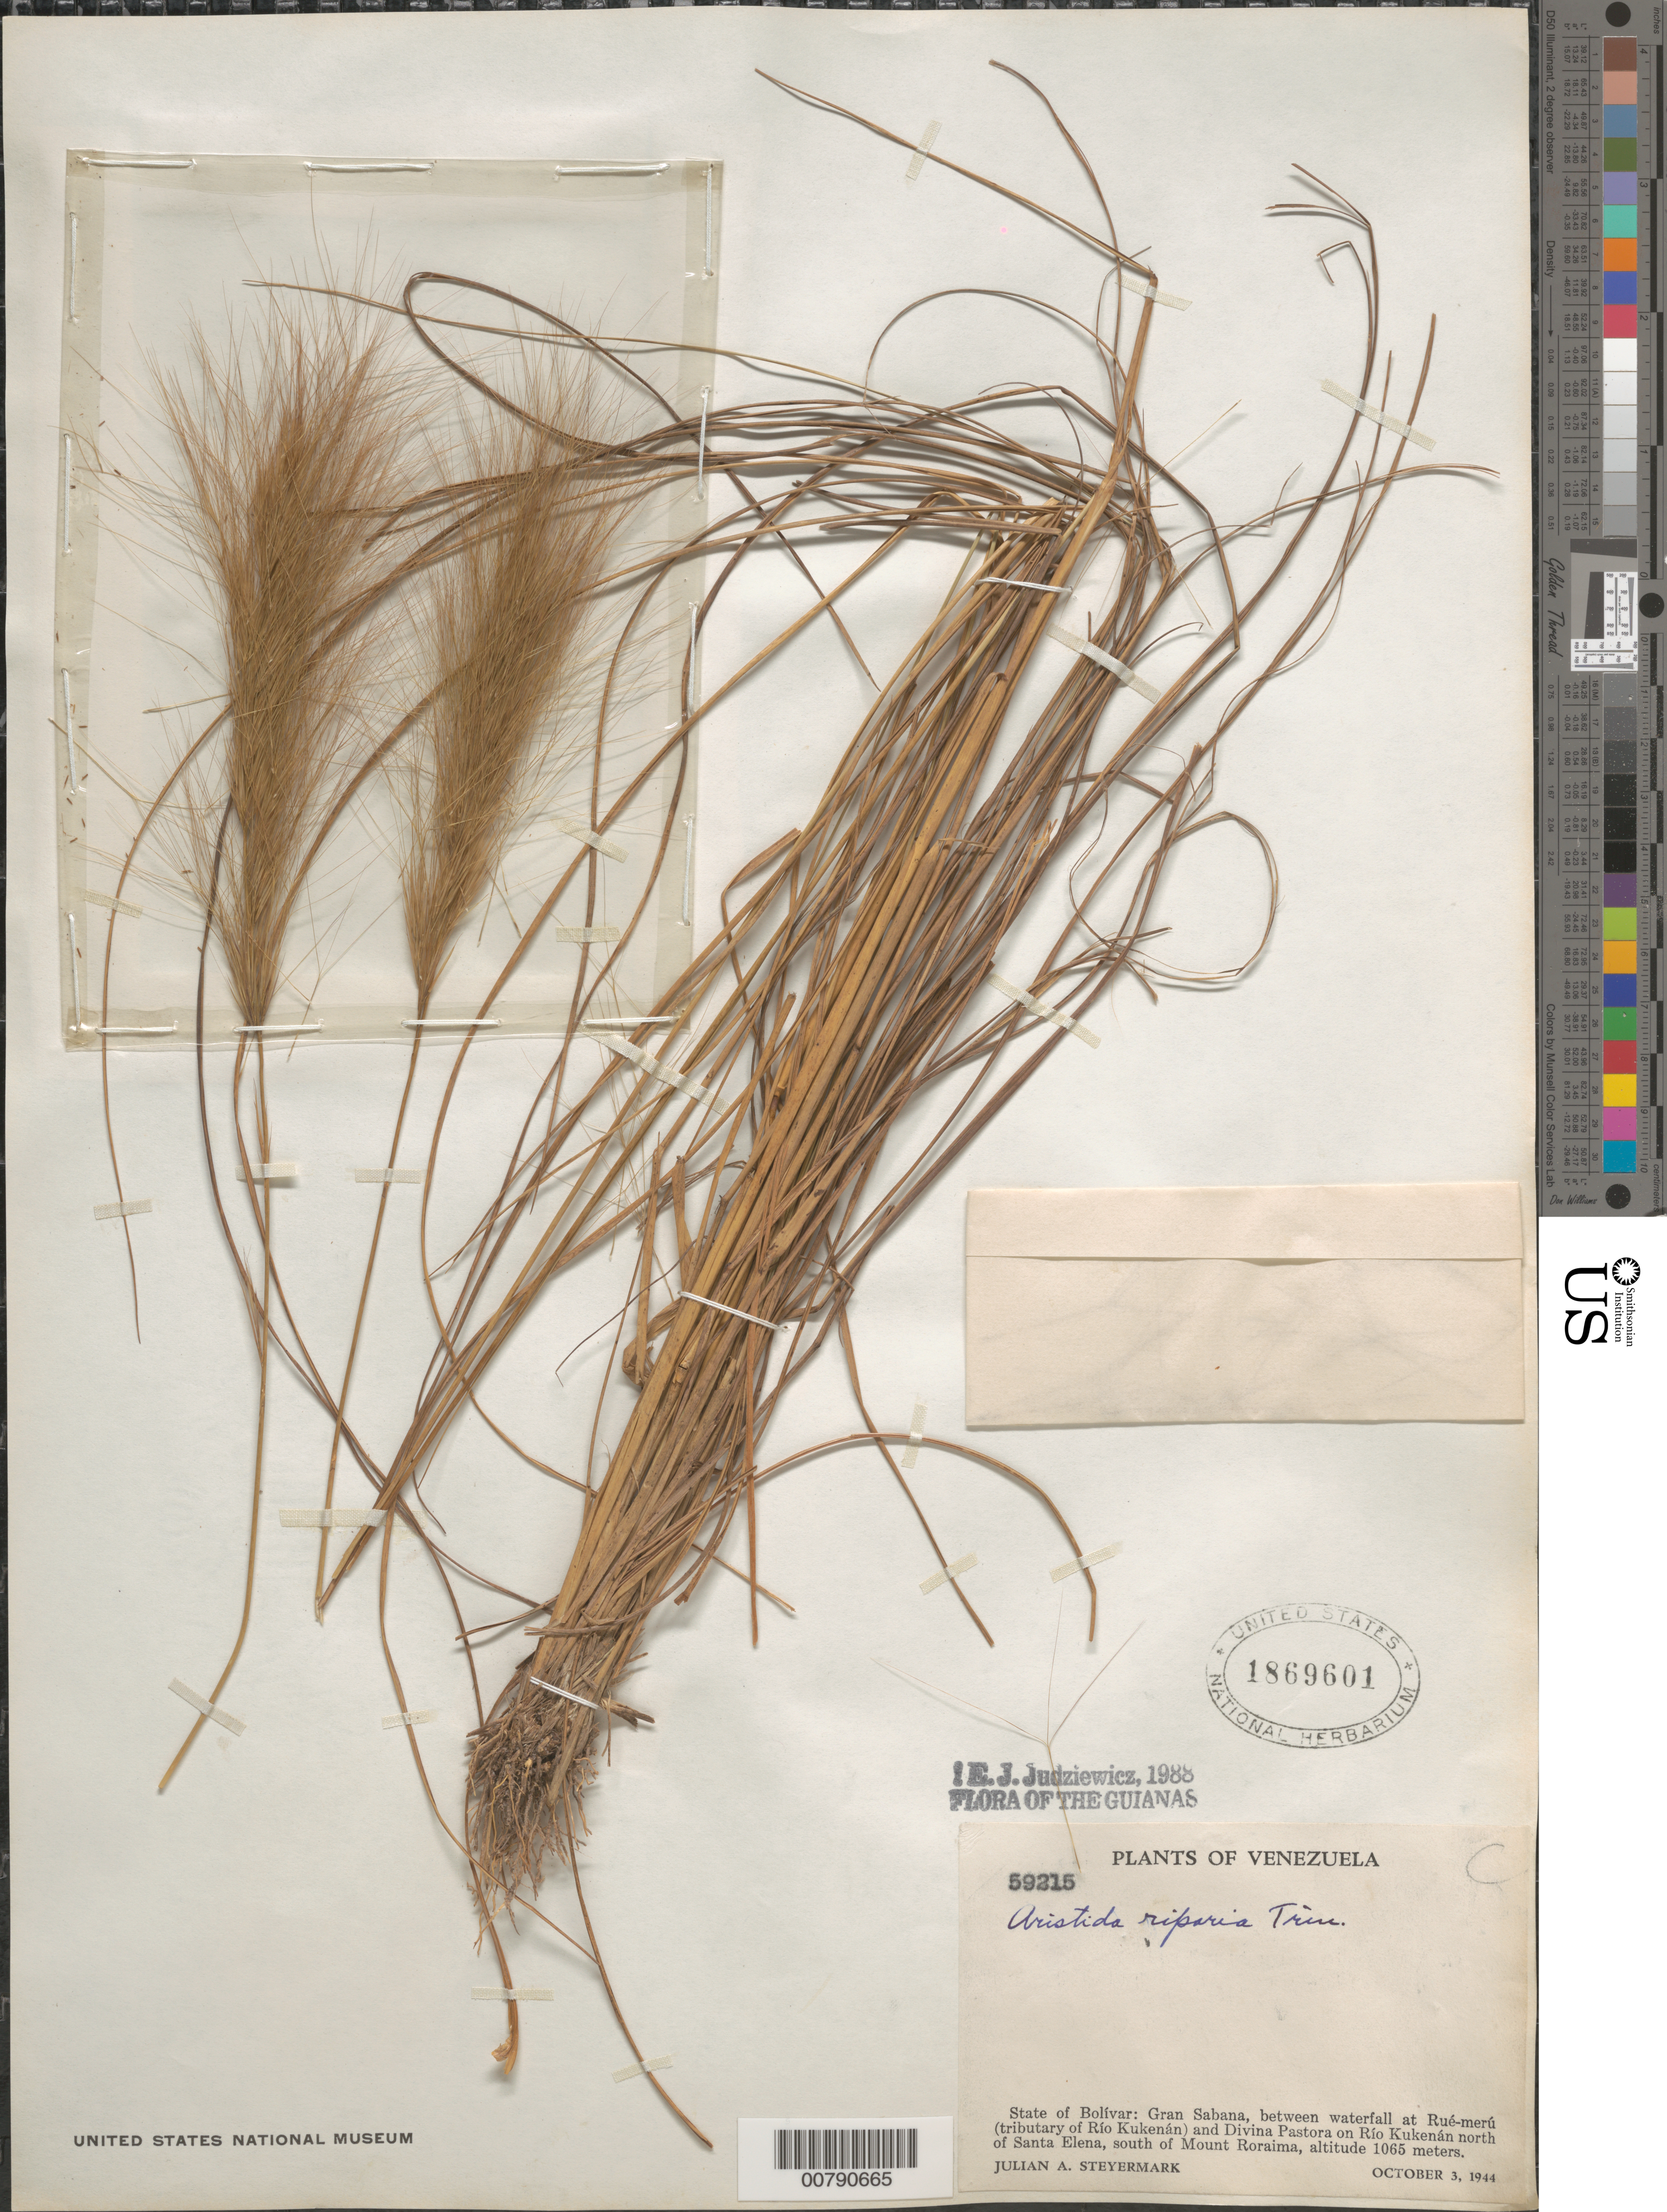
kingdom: Plantae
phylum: Tracheophyta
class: Liliopsida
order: Poales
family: Poaceae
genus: Aristida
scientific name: Aristida riparia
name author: Trin.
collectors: J. Steyermark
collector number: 59215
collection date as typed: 3-Oct-44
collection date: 1944-10-03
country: Venezuela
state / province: Bolívar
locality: Gran Sabana, between waterfall at Rué-merú (trib of Río Kukenán) and Divina Pastora on Río Kukenán, north of Santa Elena, south of Mount Roraima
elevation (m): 1065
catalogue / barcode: US 1869601